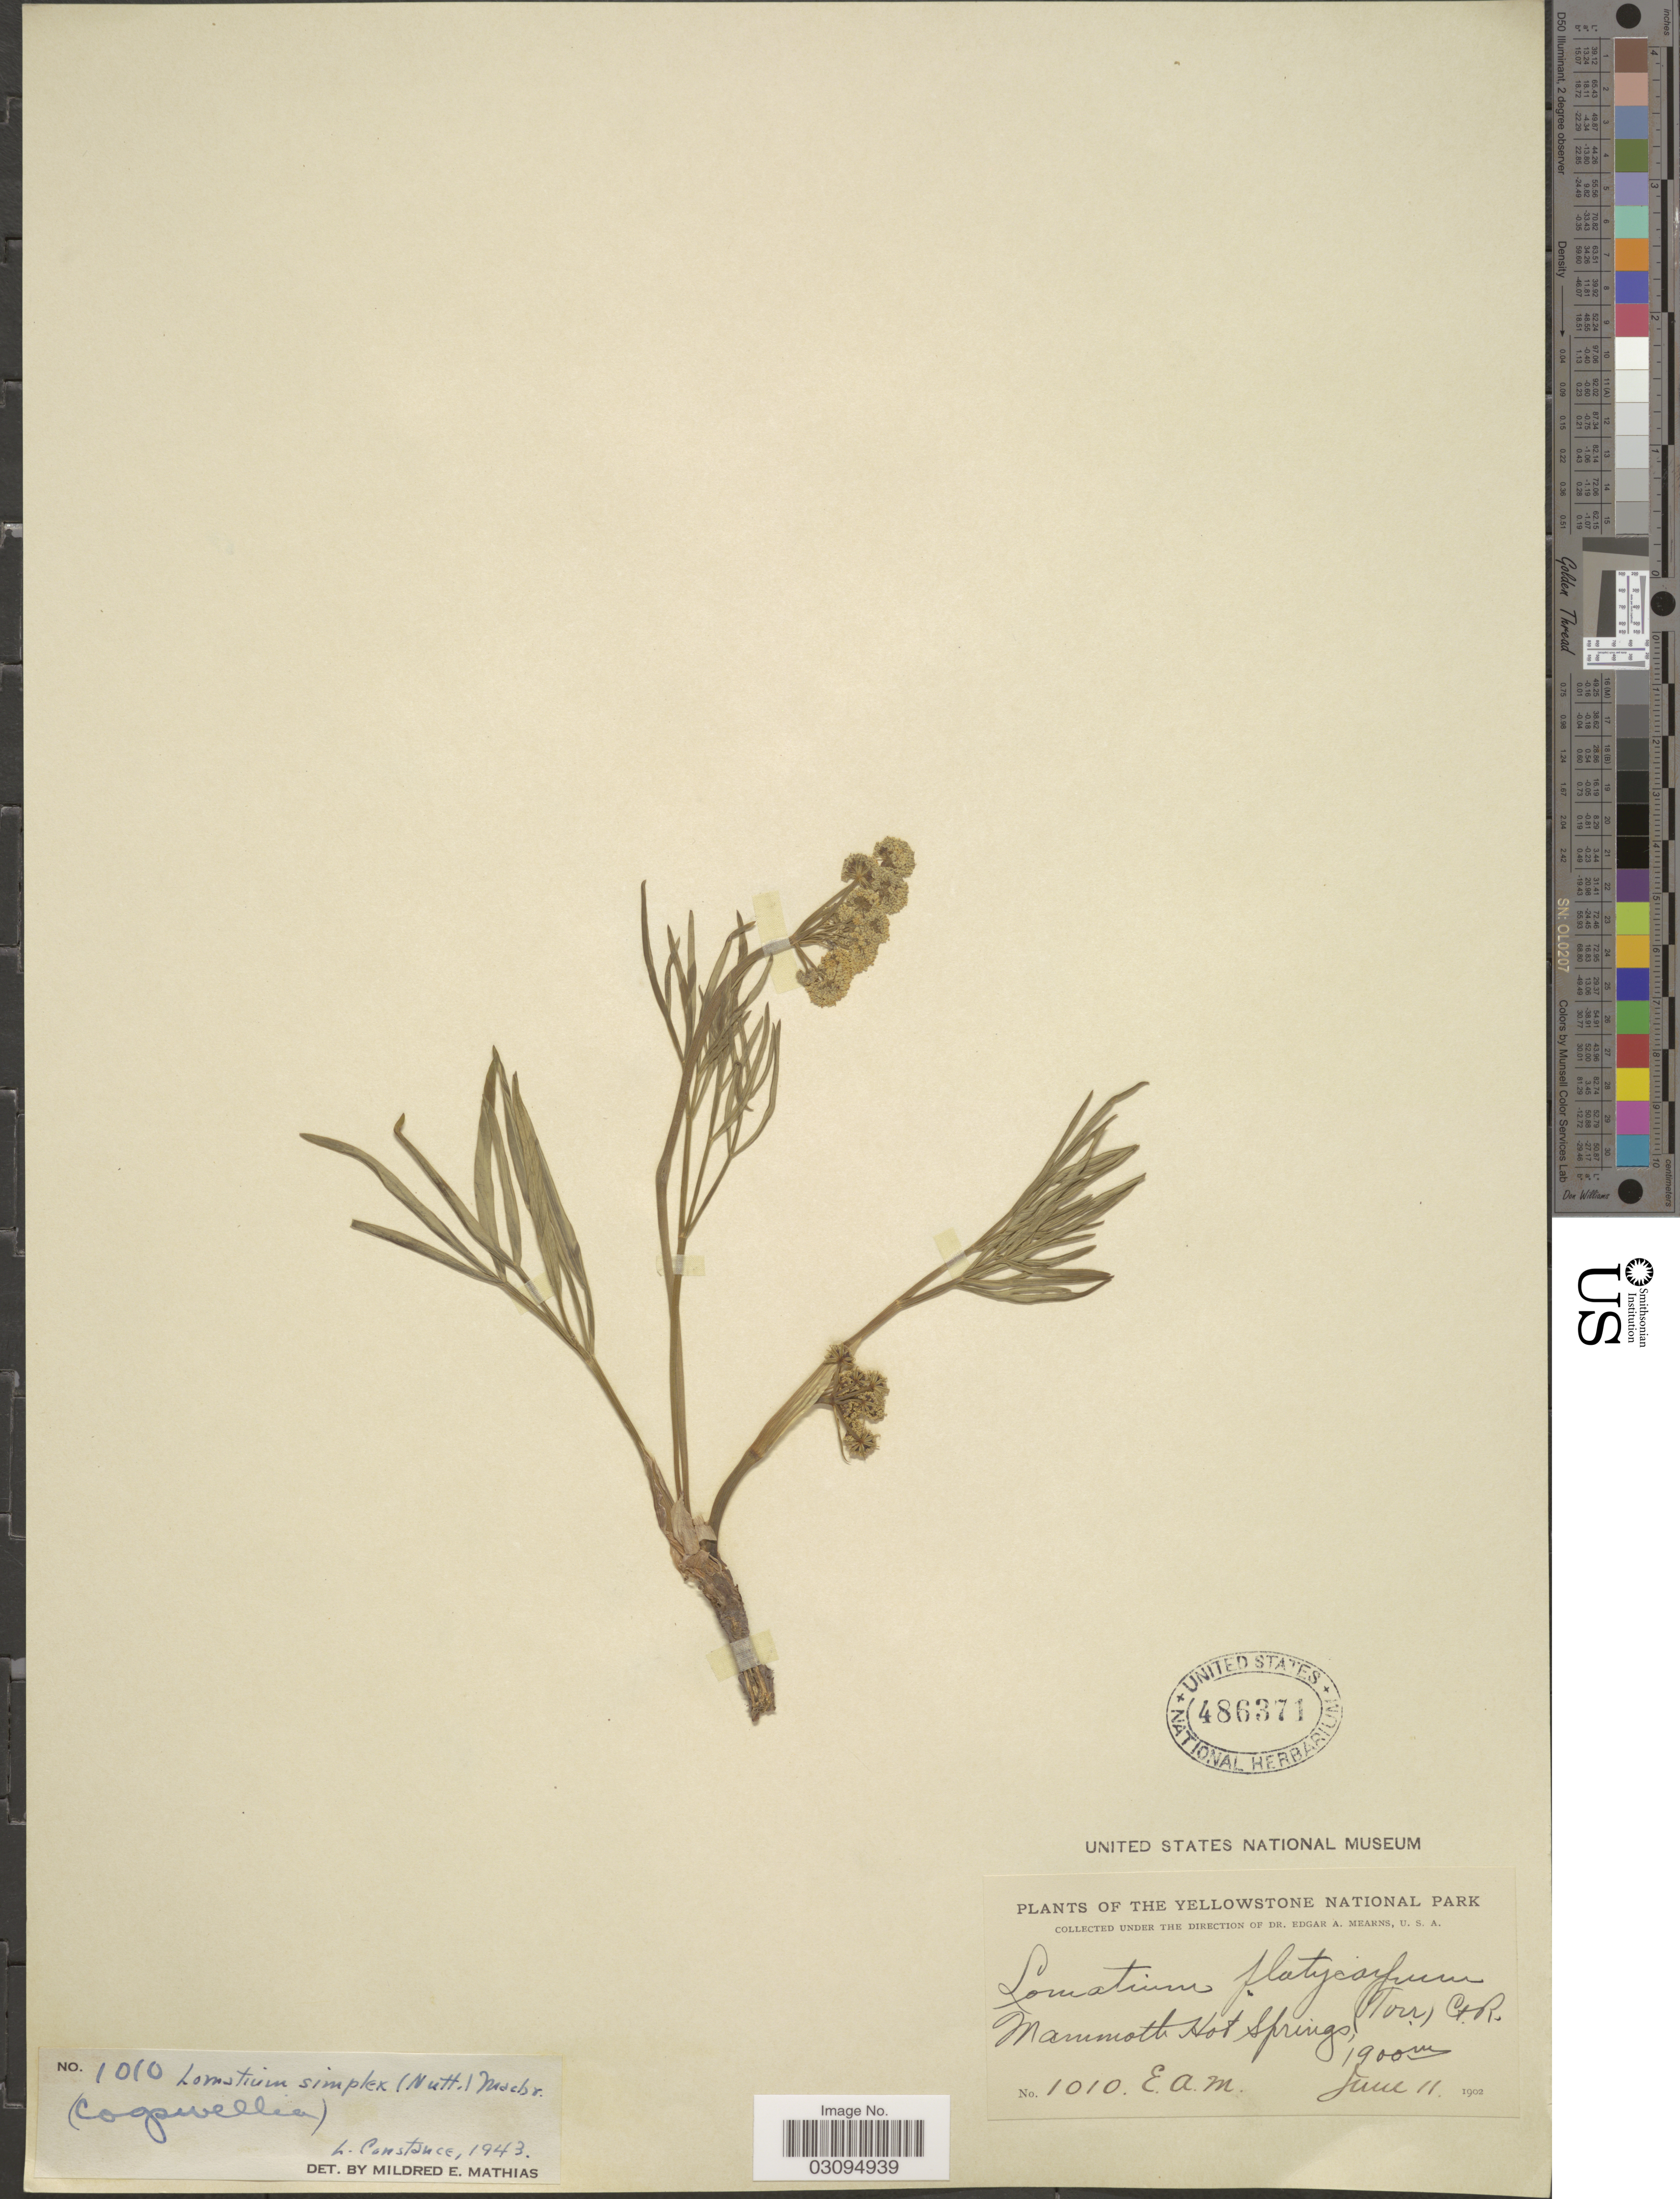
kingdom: Plantae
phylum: Tracheophyta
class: Magnoliopsida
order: Apiales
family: Apiaceae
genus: Lomatium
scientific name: Lomatium platycarpum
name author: (Torr.) J.M. Coult. & Rose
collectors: E. A. Mearns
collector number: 1010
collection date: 1902-06-11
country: United States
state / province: Wyoming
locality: The Yellowstone National Park, Mammoth Hot Springs.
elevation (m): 1900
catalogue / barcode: US 486371